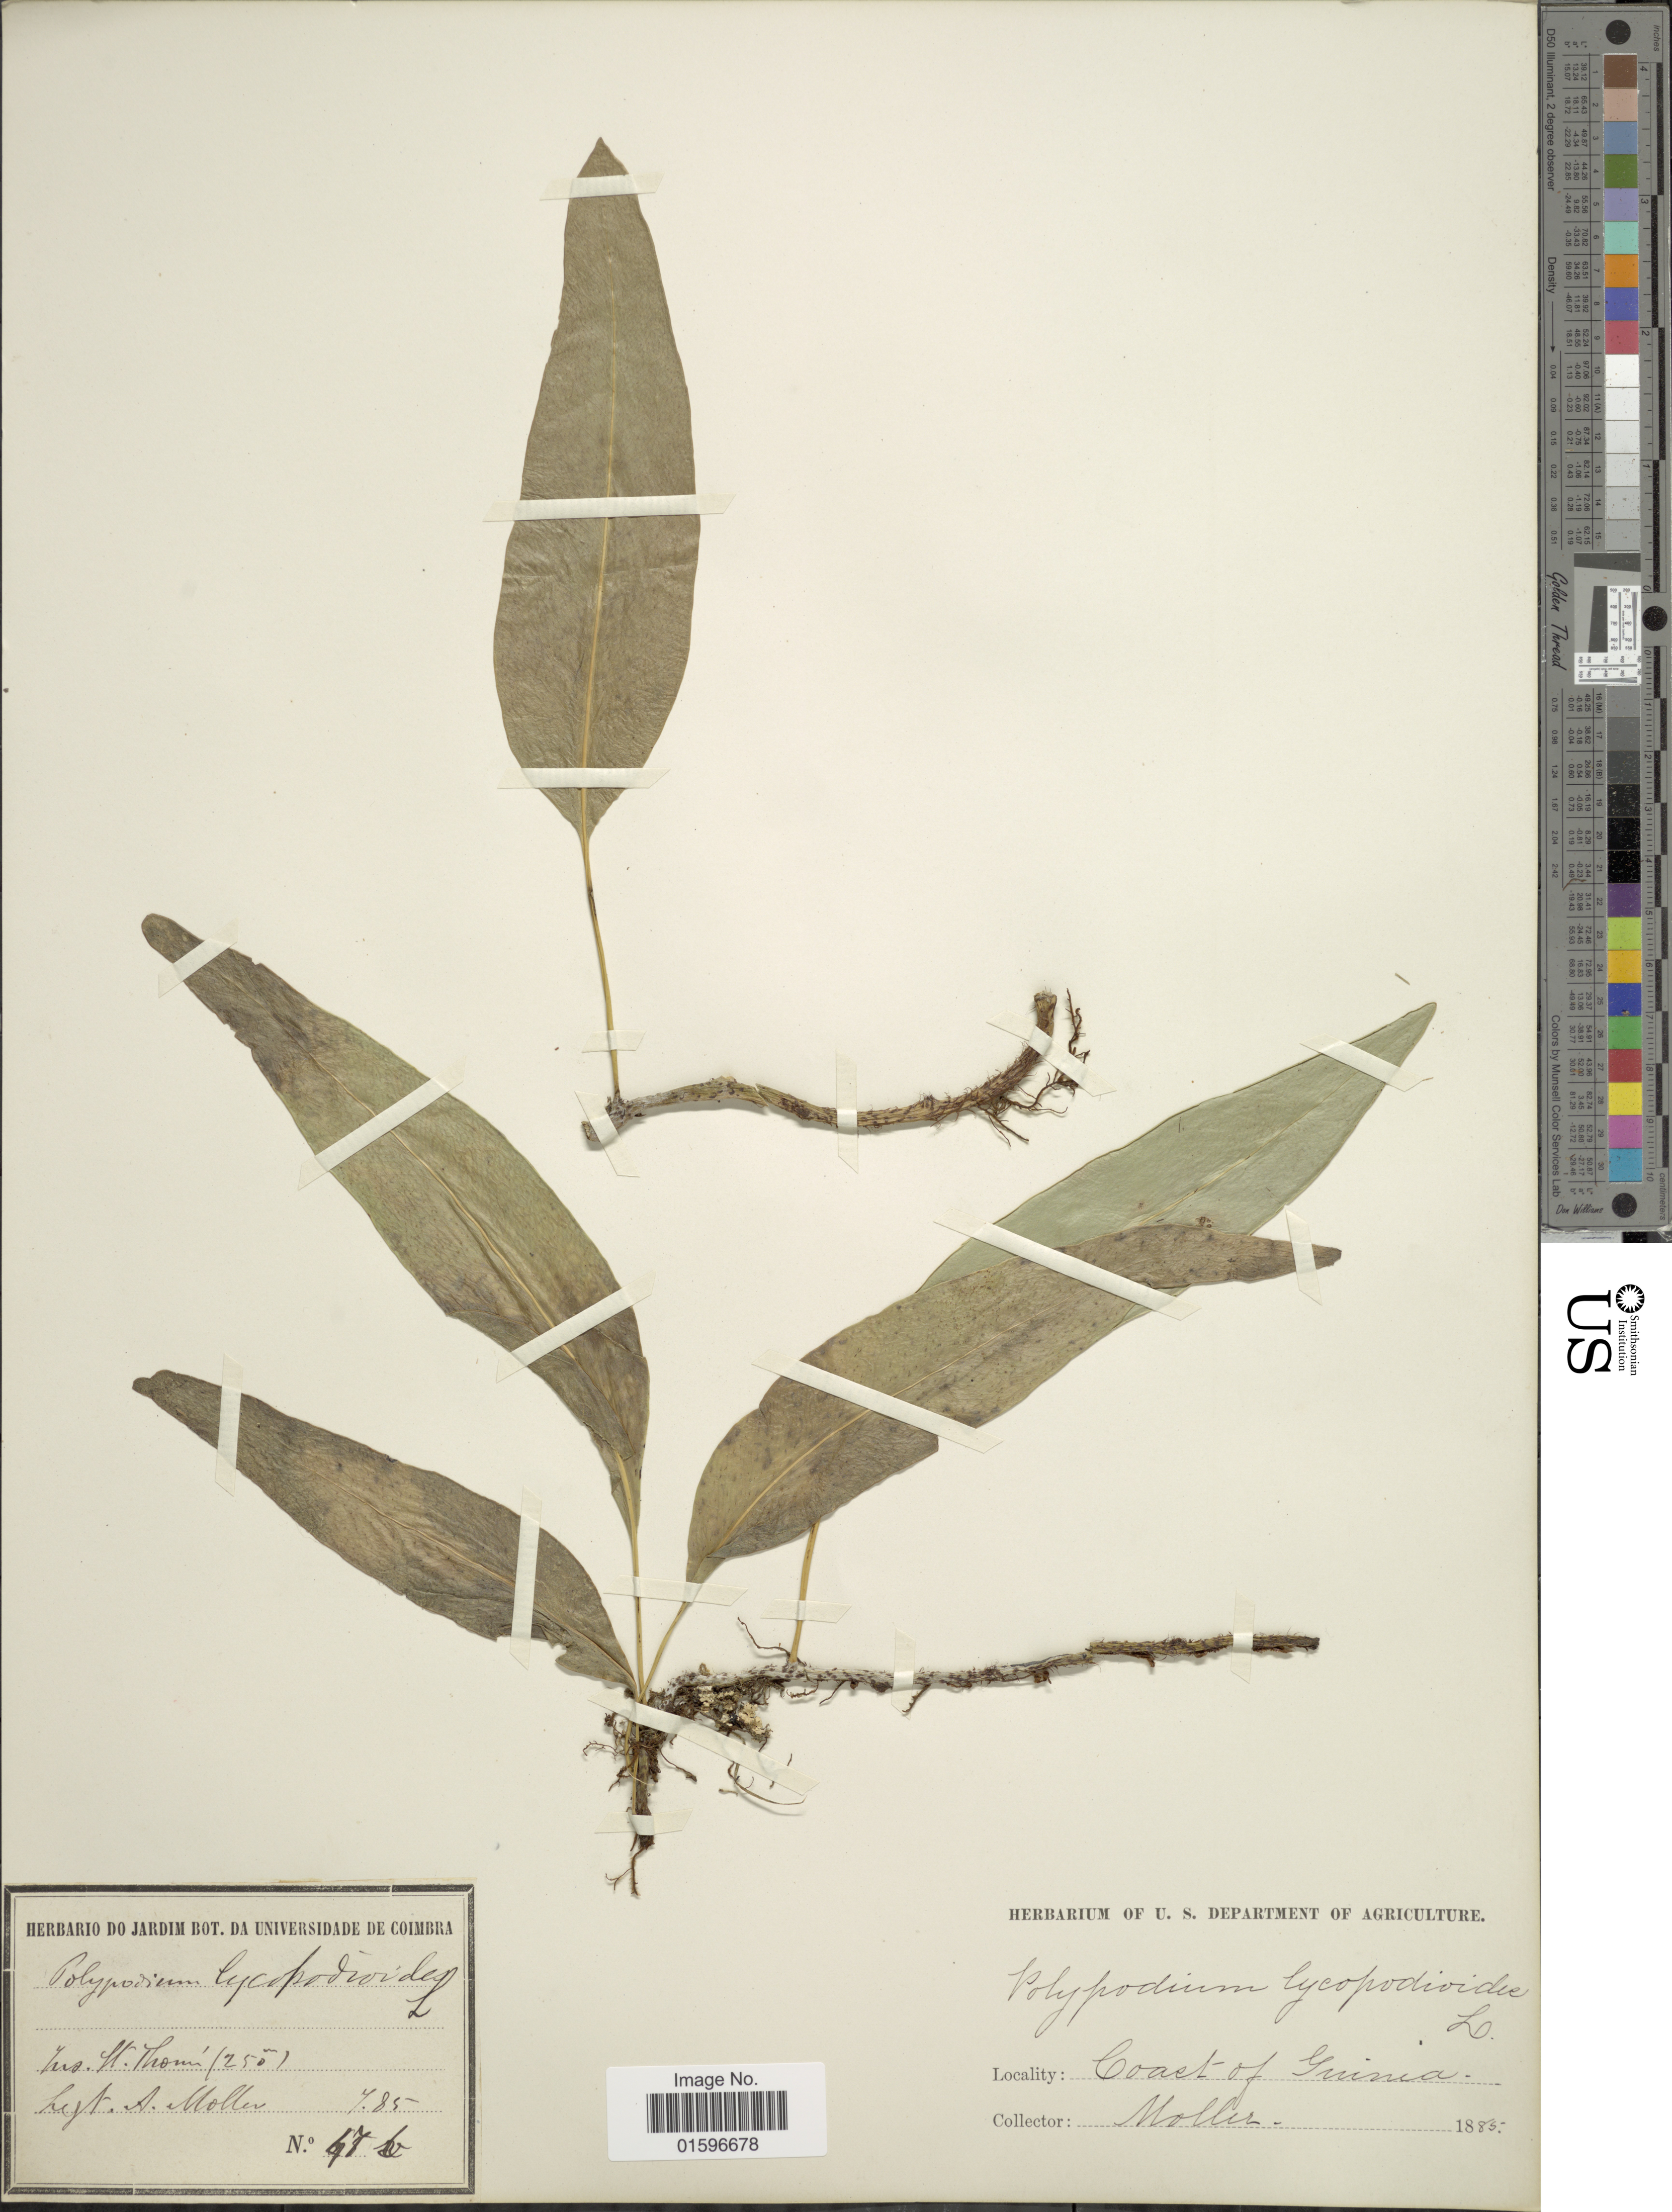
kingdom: Plantae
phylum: Tracheophyta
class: Polypodiopsida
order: Polypodiales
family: Polypodiaceae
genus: Polypodium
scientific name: Polypodium lycopodioides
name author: L.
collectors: A. Moller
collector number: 47 v*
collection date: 1885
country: Sao Tome and Principe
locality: Coast of Guinea, Ins. Mt. Thome.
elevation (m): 250